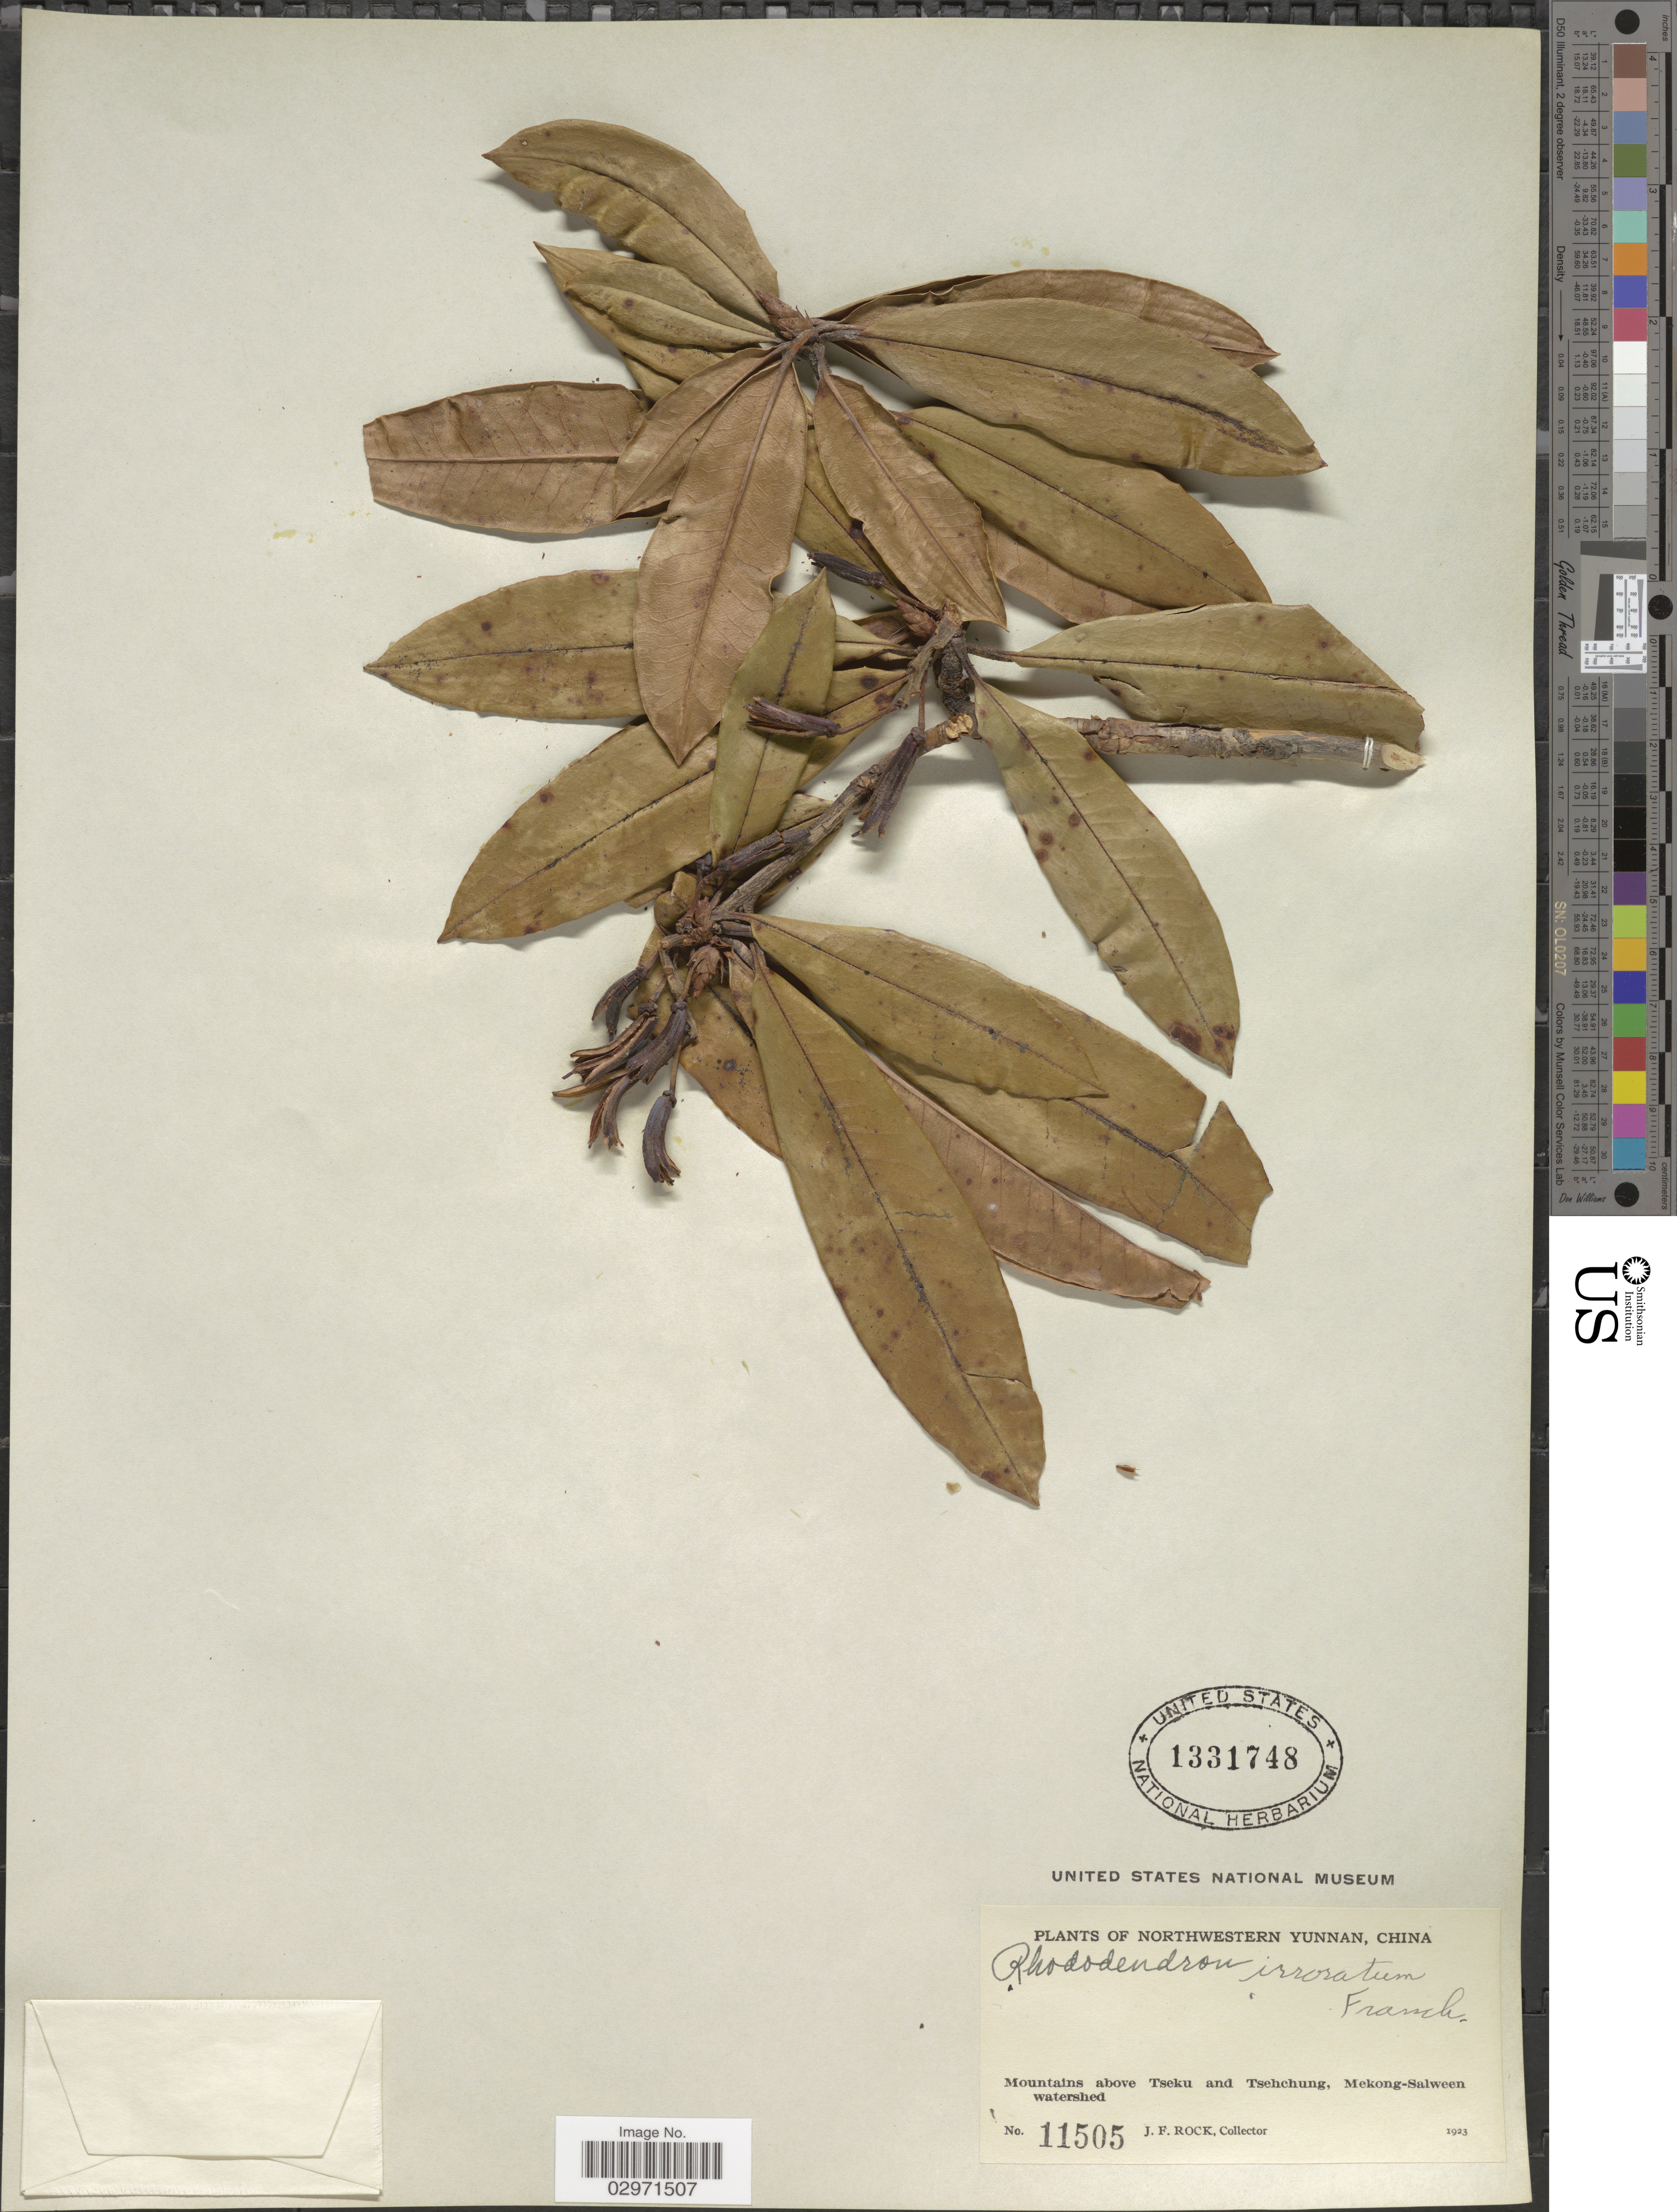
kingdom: Plantae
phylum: Tracheophyta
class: Magnoliopsida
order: Ericales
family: Ericaceae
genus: Rhododendron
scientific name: Rhododendron irroratum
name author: Franch.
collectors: J. Rock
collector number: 11505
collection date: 1923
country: China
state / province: Yunnan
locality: Northwestern Yunnan. Mountains above Tseku and Tsehchung, Mekong-Salween watershed.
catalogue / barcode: US 1331748